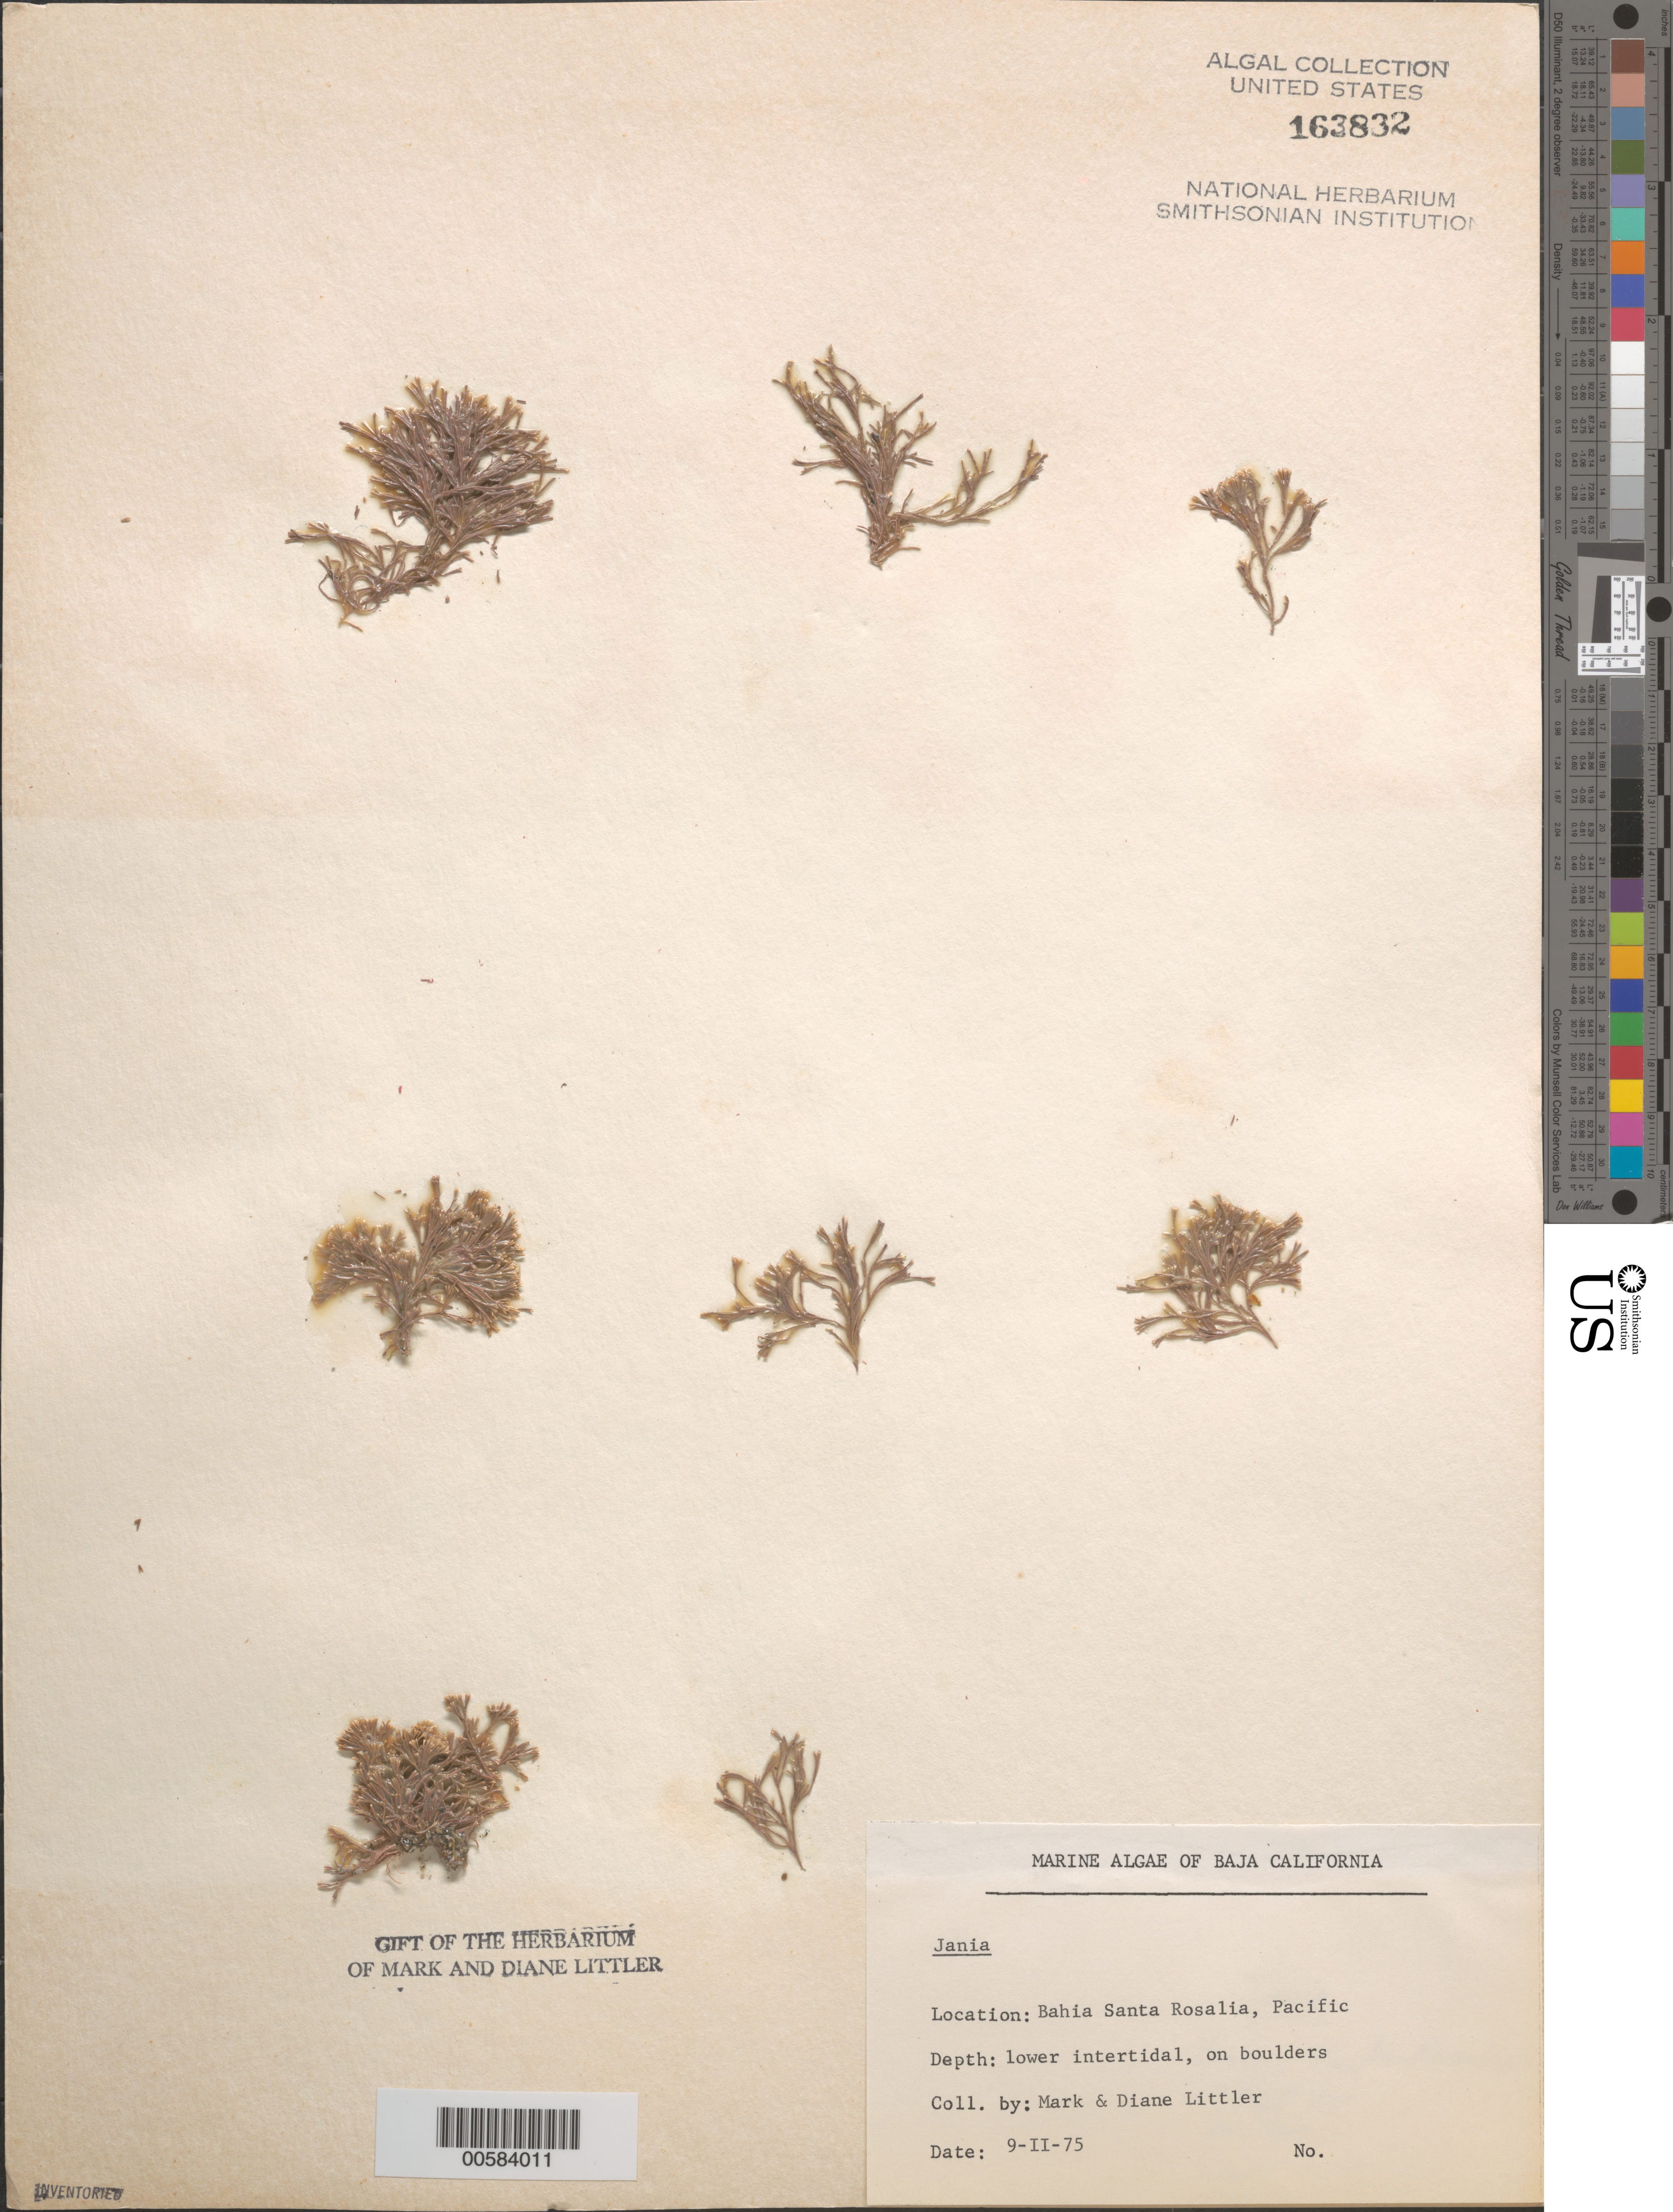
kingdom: Plantae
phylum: Rhodophyta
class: Florideophyceae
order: Corallinales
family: Corallinaceae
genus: Jania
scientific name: Jania sp.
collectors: M. M. Littler & D. S. Littler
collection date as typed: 09 Feb 1975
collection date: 1975-02-09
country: Mexico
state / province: Baja California Sur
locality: Bahia Santa Rosalia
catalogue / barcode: US 163832